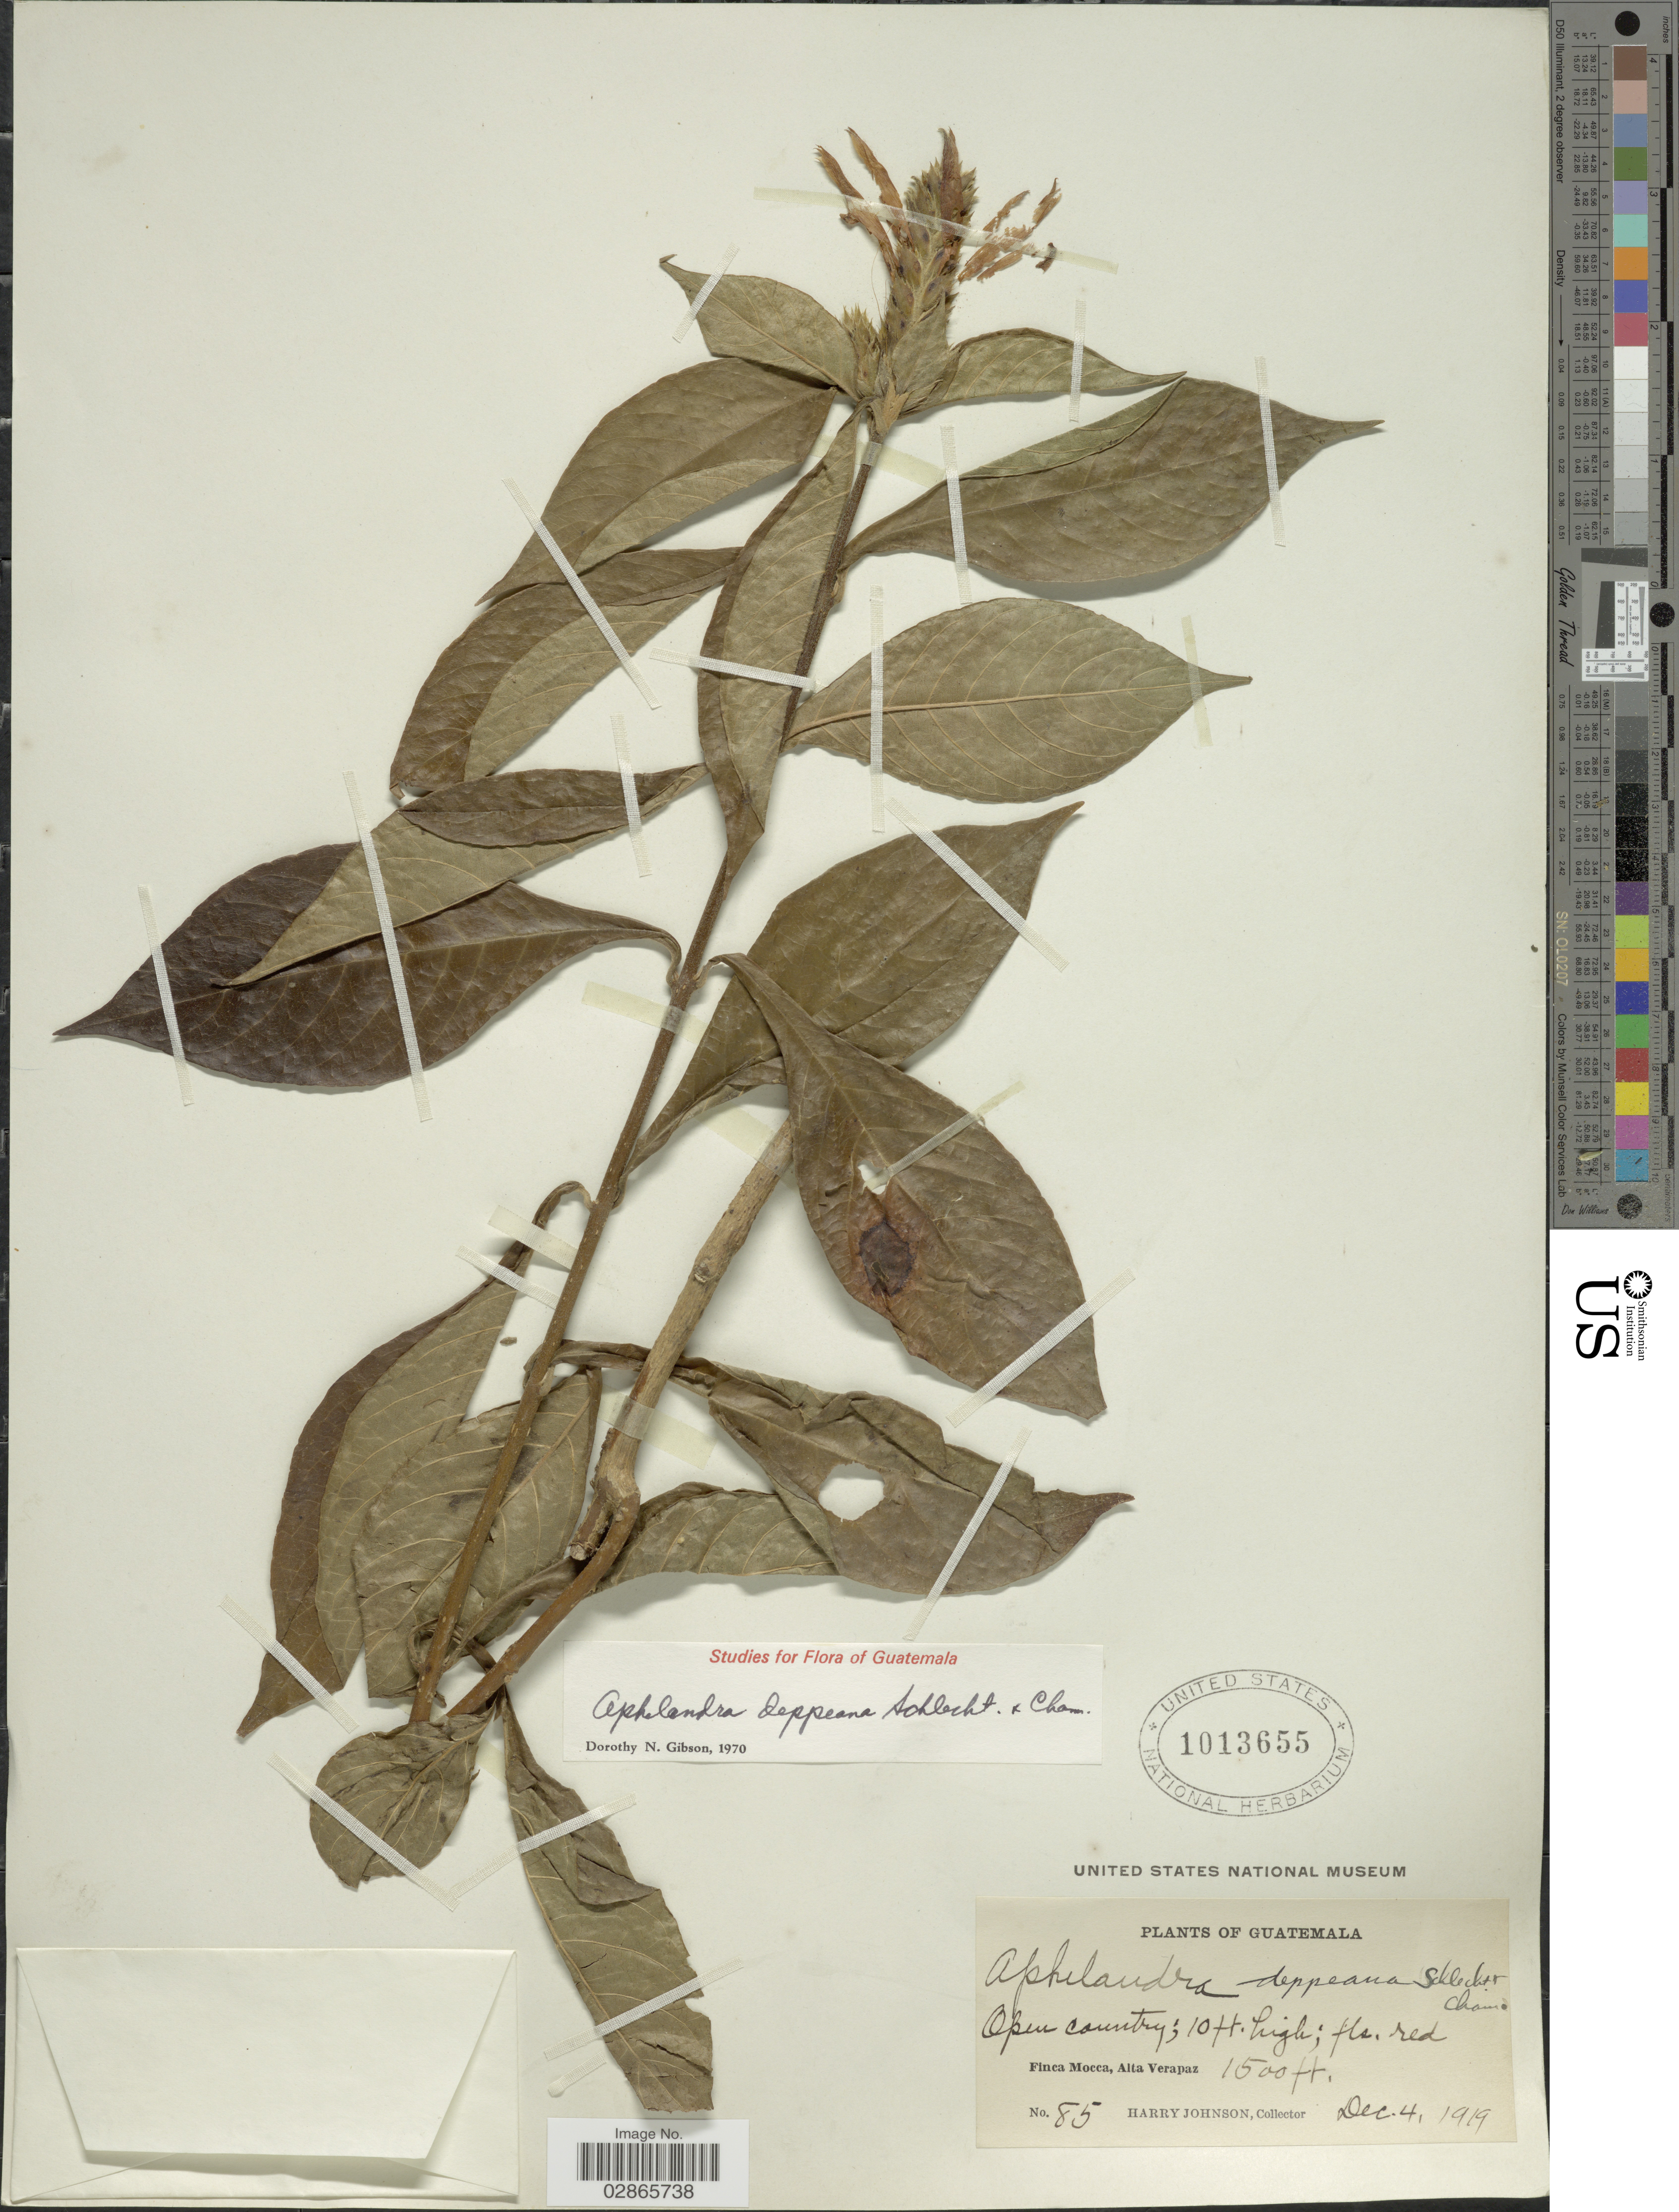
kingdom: Plantae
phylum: Tracheophyta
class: Magnoliopsida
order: Lamiales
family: Acanthaceae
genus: Aphelandra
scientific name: Aphelandra deppeana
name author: Schltdl. & Cham.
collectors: H. Johnson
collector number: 85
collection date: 1919-12-04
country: Guatemala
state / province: Alta Verapaz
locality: Open country. Finca Mocca.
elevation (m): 457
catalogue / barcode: US 1013655